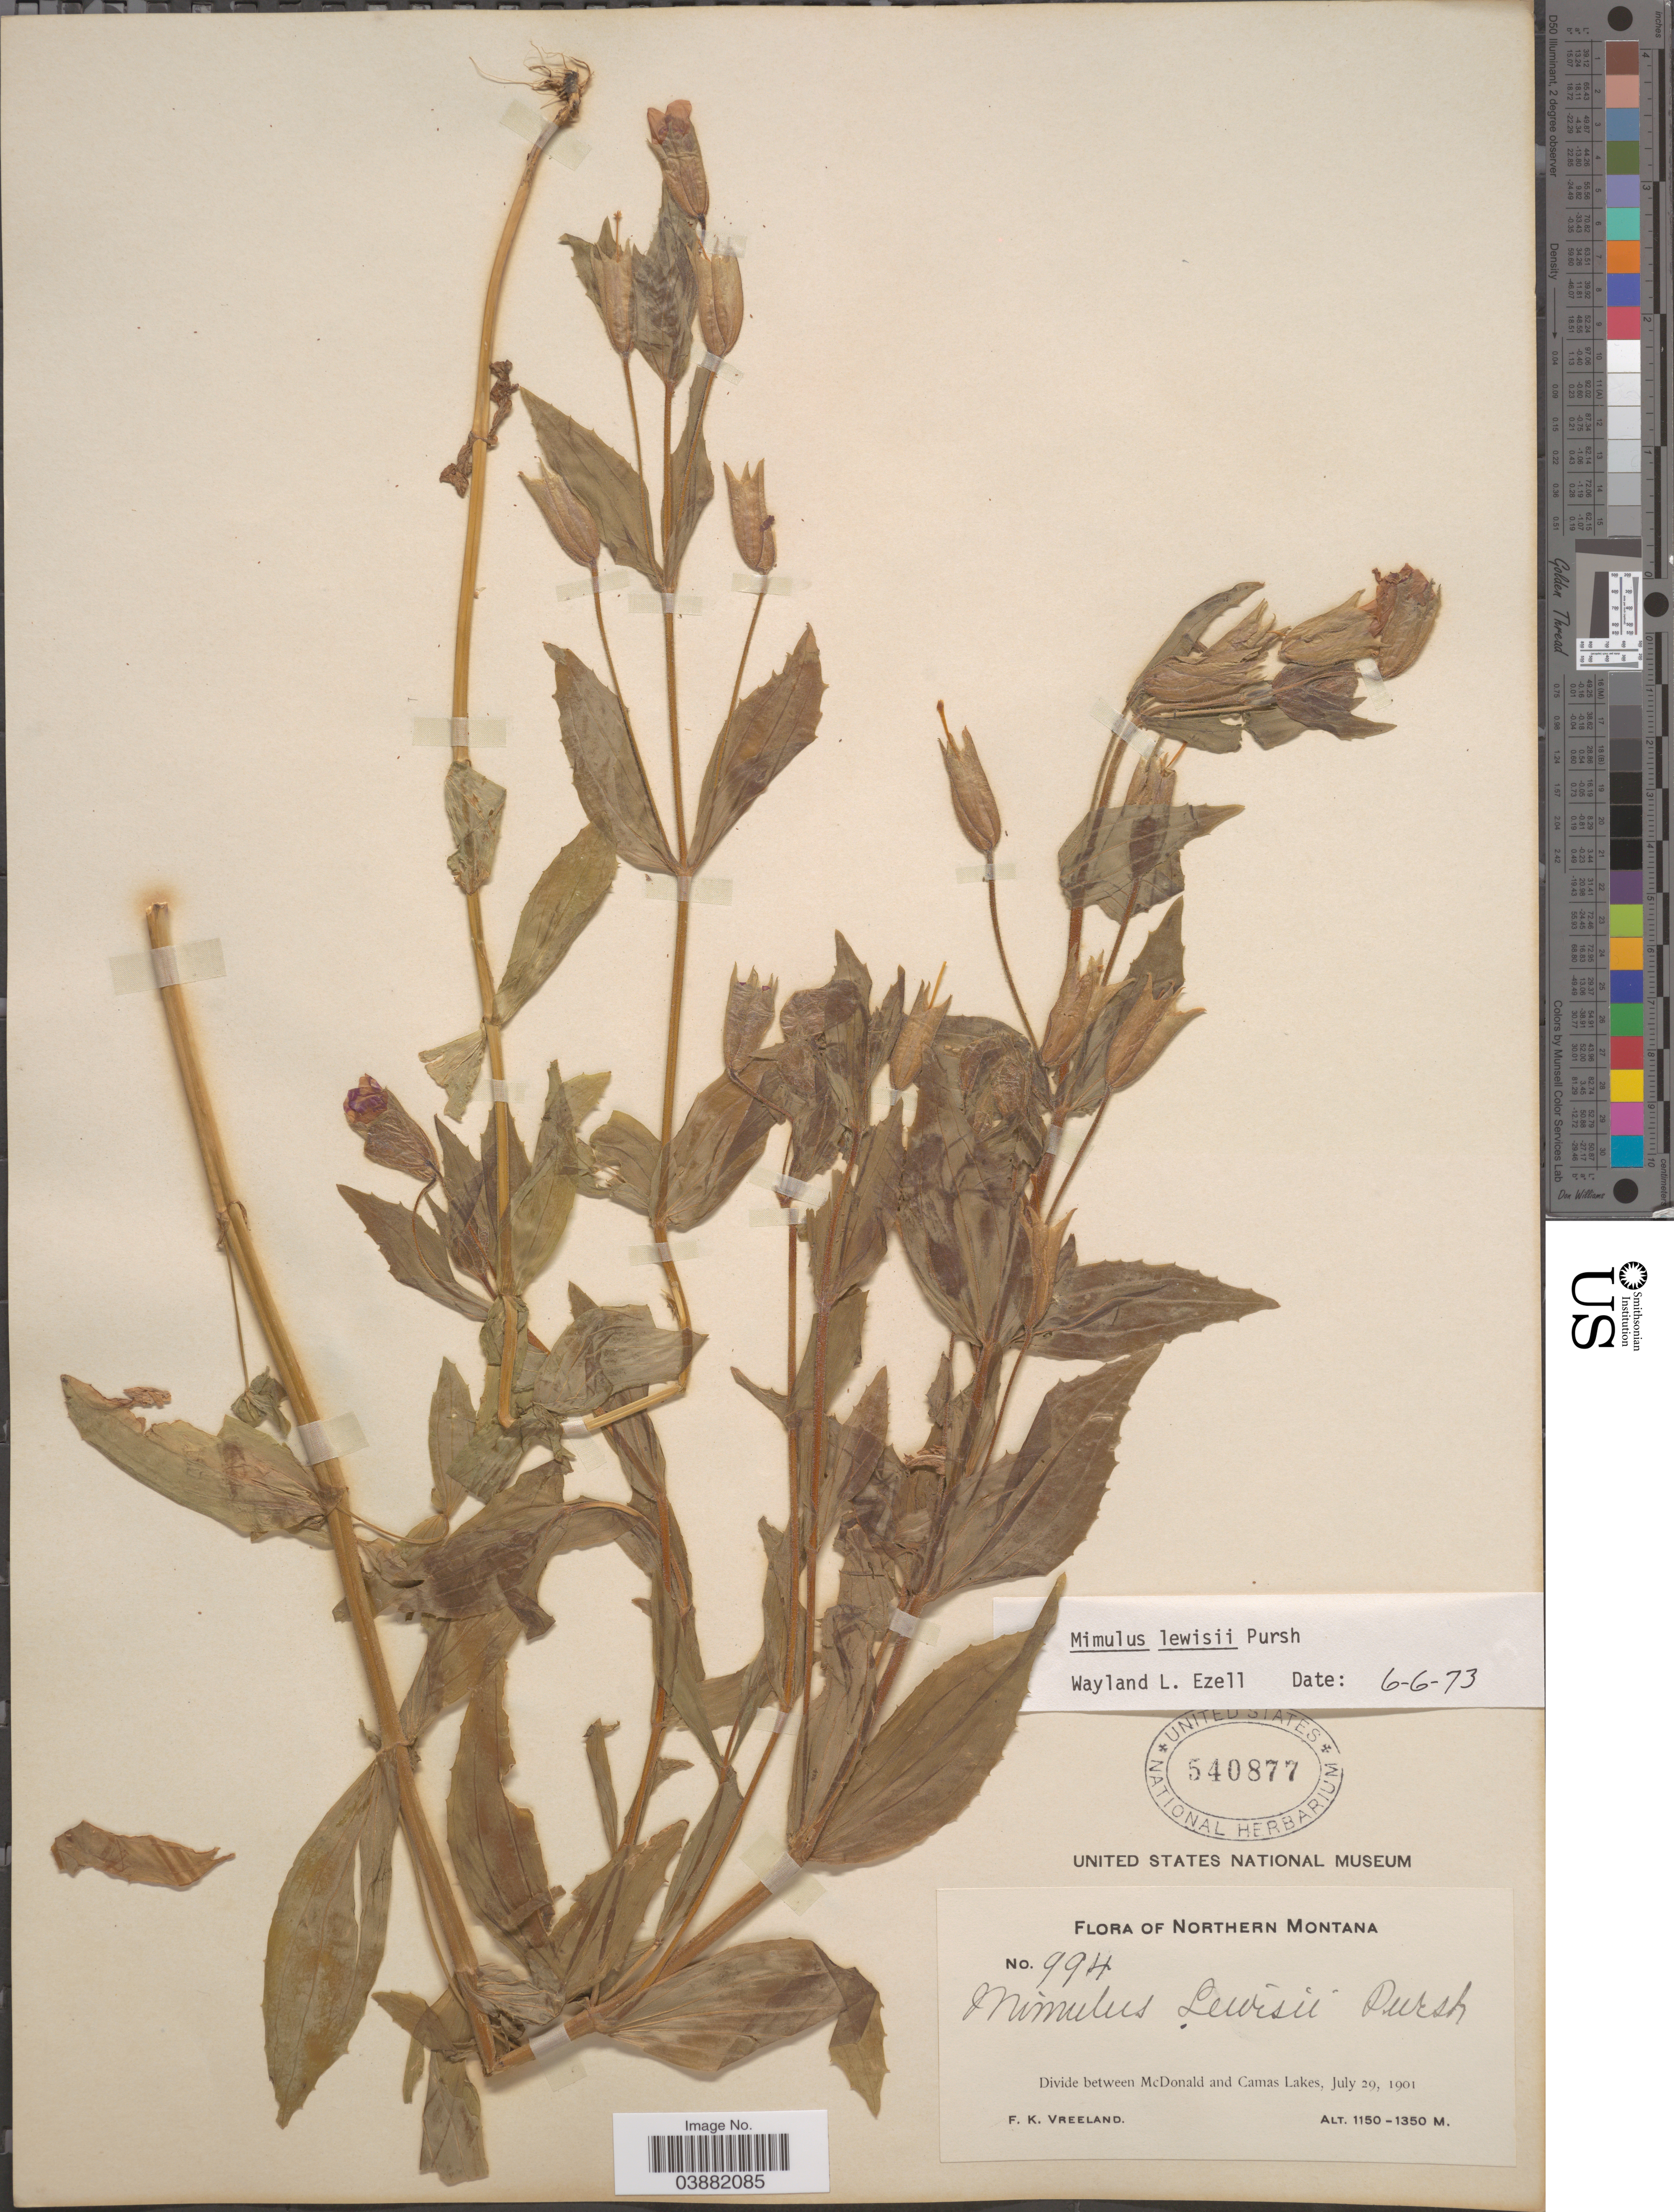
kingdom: Plantae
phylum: Tracheophyta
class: Magnoliopsida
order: Lamiales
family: Phrymaceae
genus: Mimulus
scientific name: Mimulus lewisii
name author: Pursh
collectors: F. Vreeland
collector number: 994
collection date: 1901-07-29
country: United States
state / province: Montana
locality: Northern Montana. Divide between McDonald and Camas Lakes.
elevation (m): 1150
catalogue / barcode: US 540877